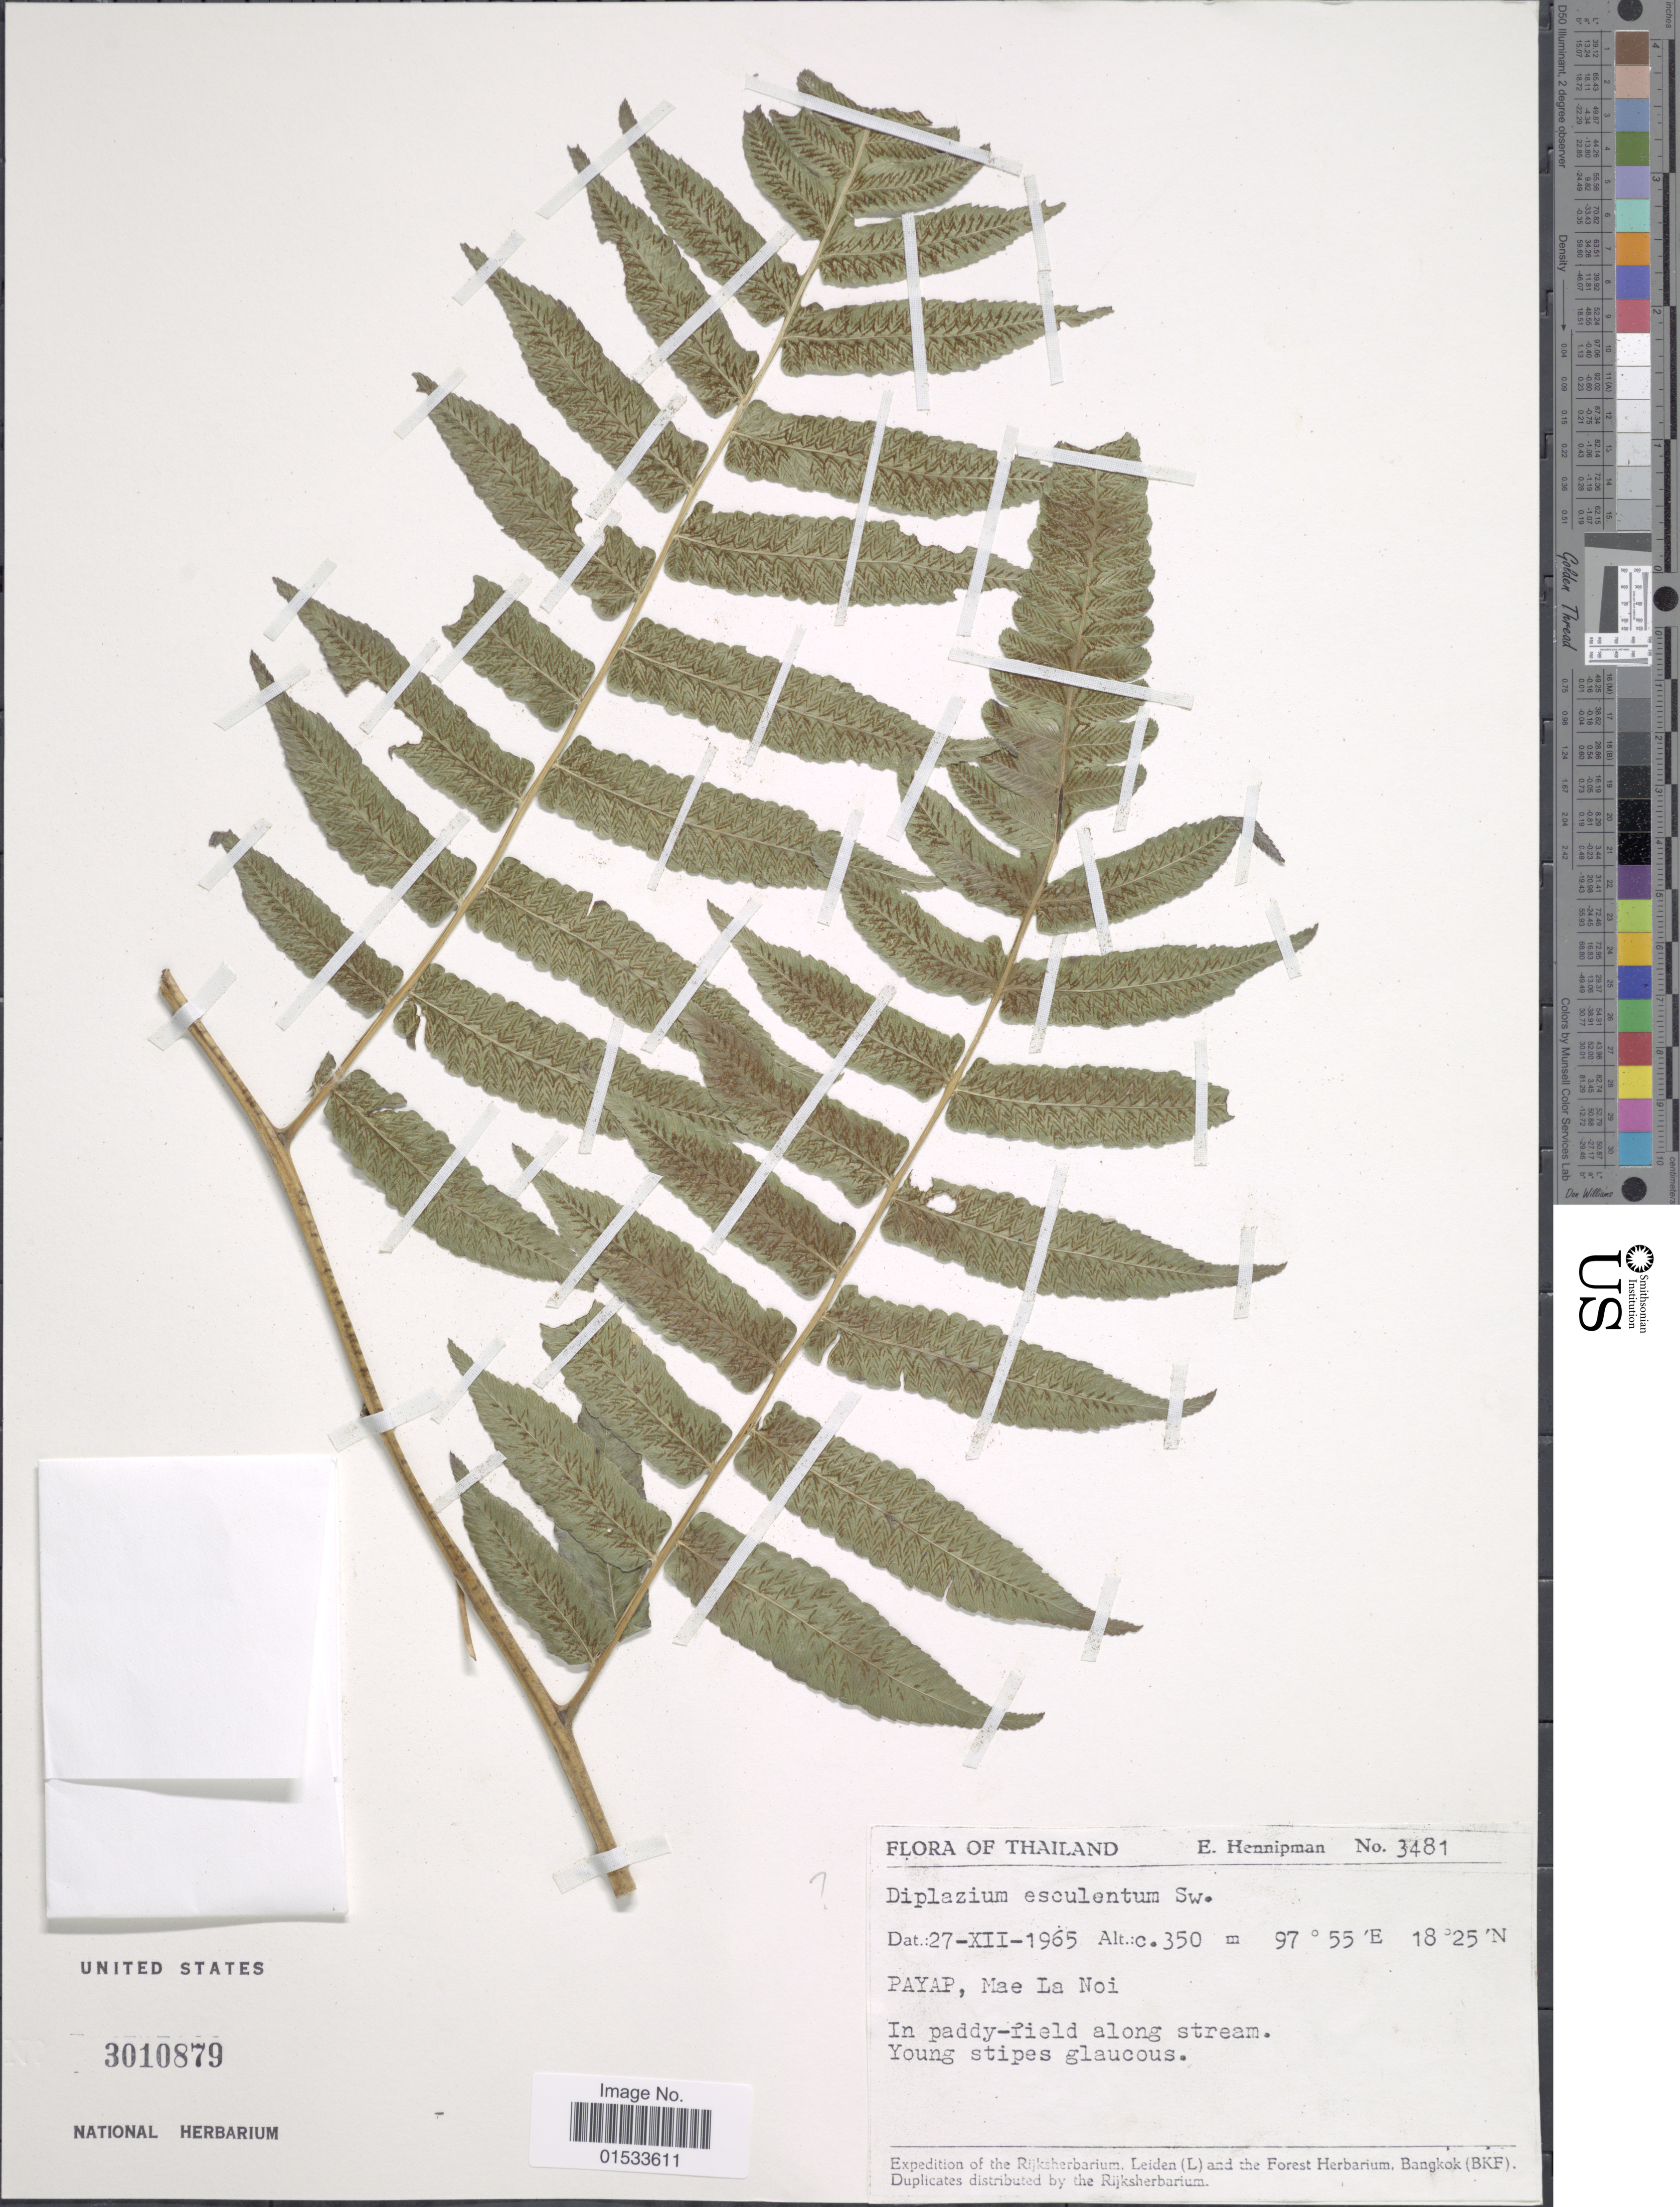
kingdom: Plantae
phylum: Tracheophyta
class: Polypodiopsida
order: Polypodiales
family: Athyriaceae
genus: Diplazium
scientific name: Diplazium esculentum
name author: (Retz.) Sw.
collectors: E. Hennipman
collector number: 3481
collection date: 1965-12-27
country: Thailand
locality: Payap, Mae La Noi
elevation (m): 350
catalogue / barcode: US 3010879